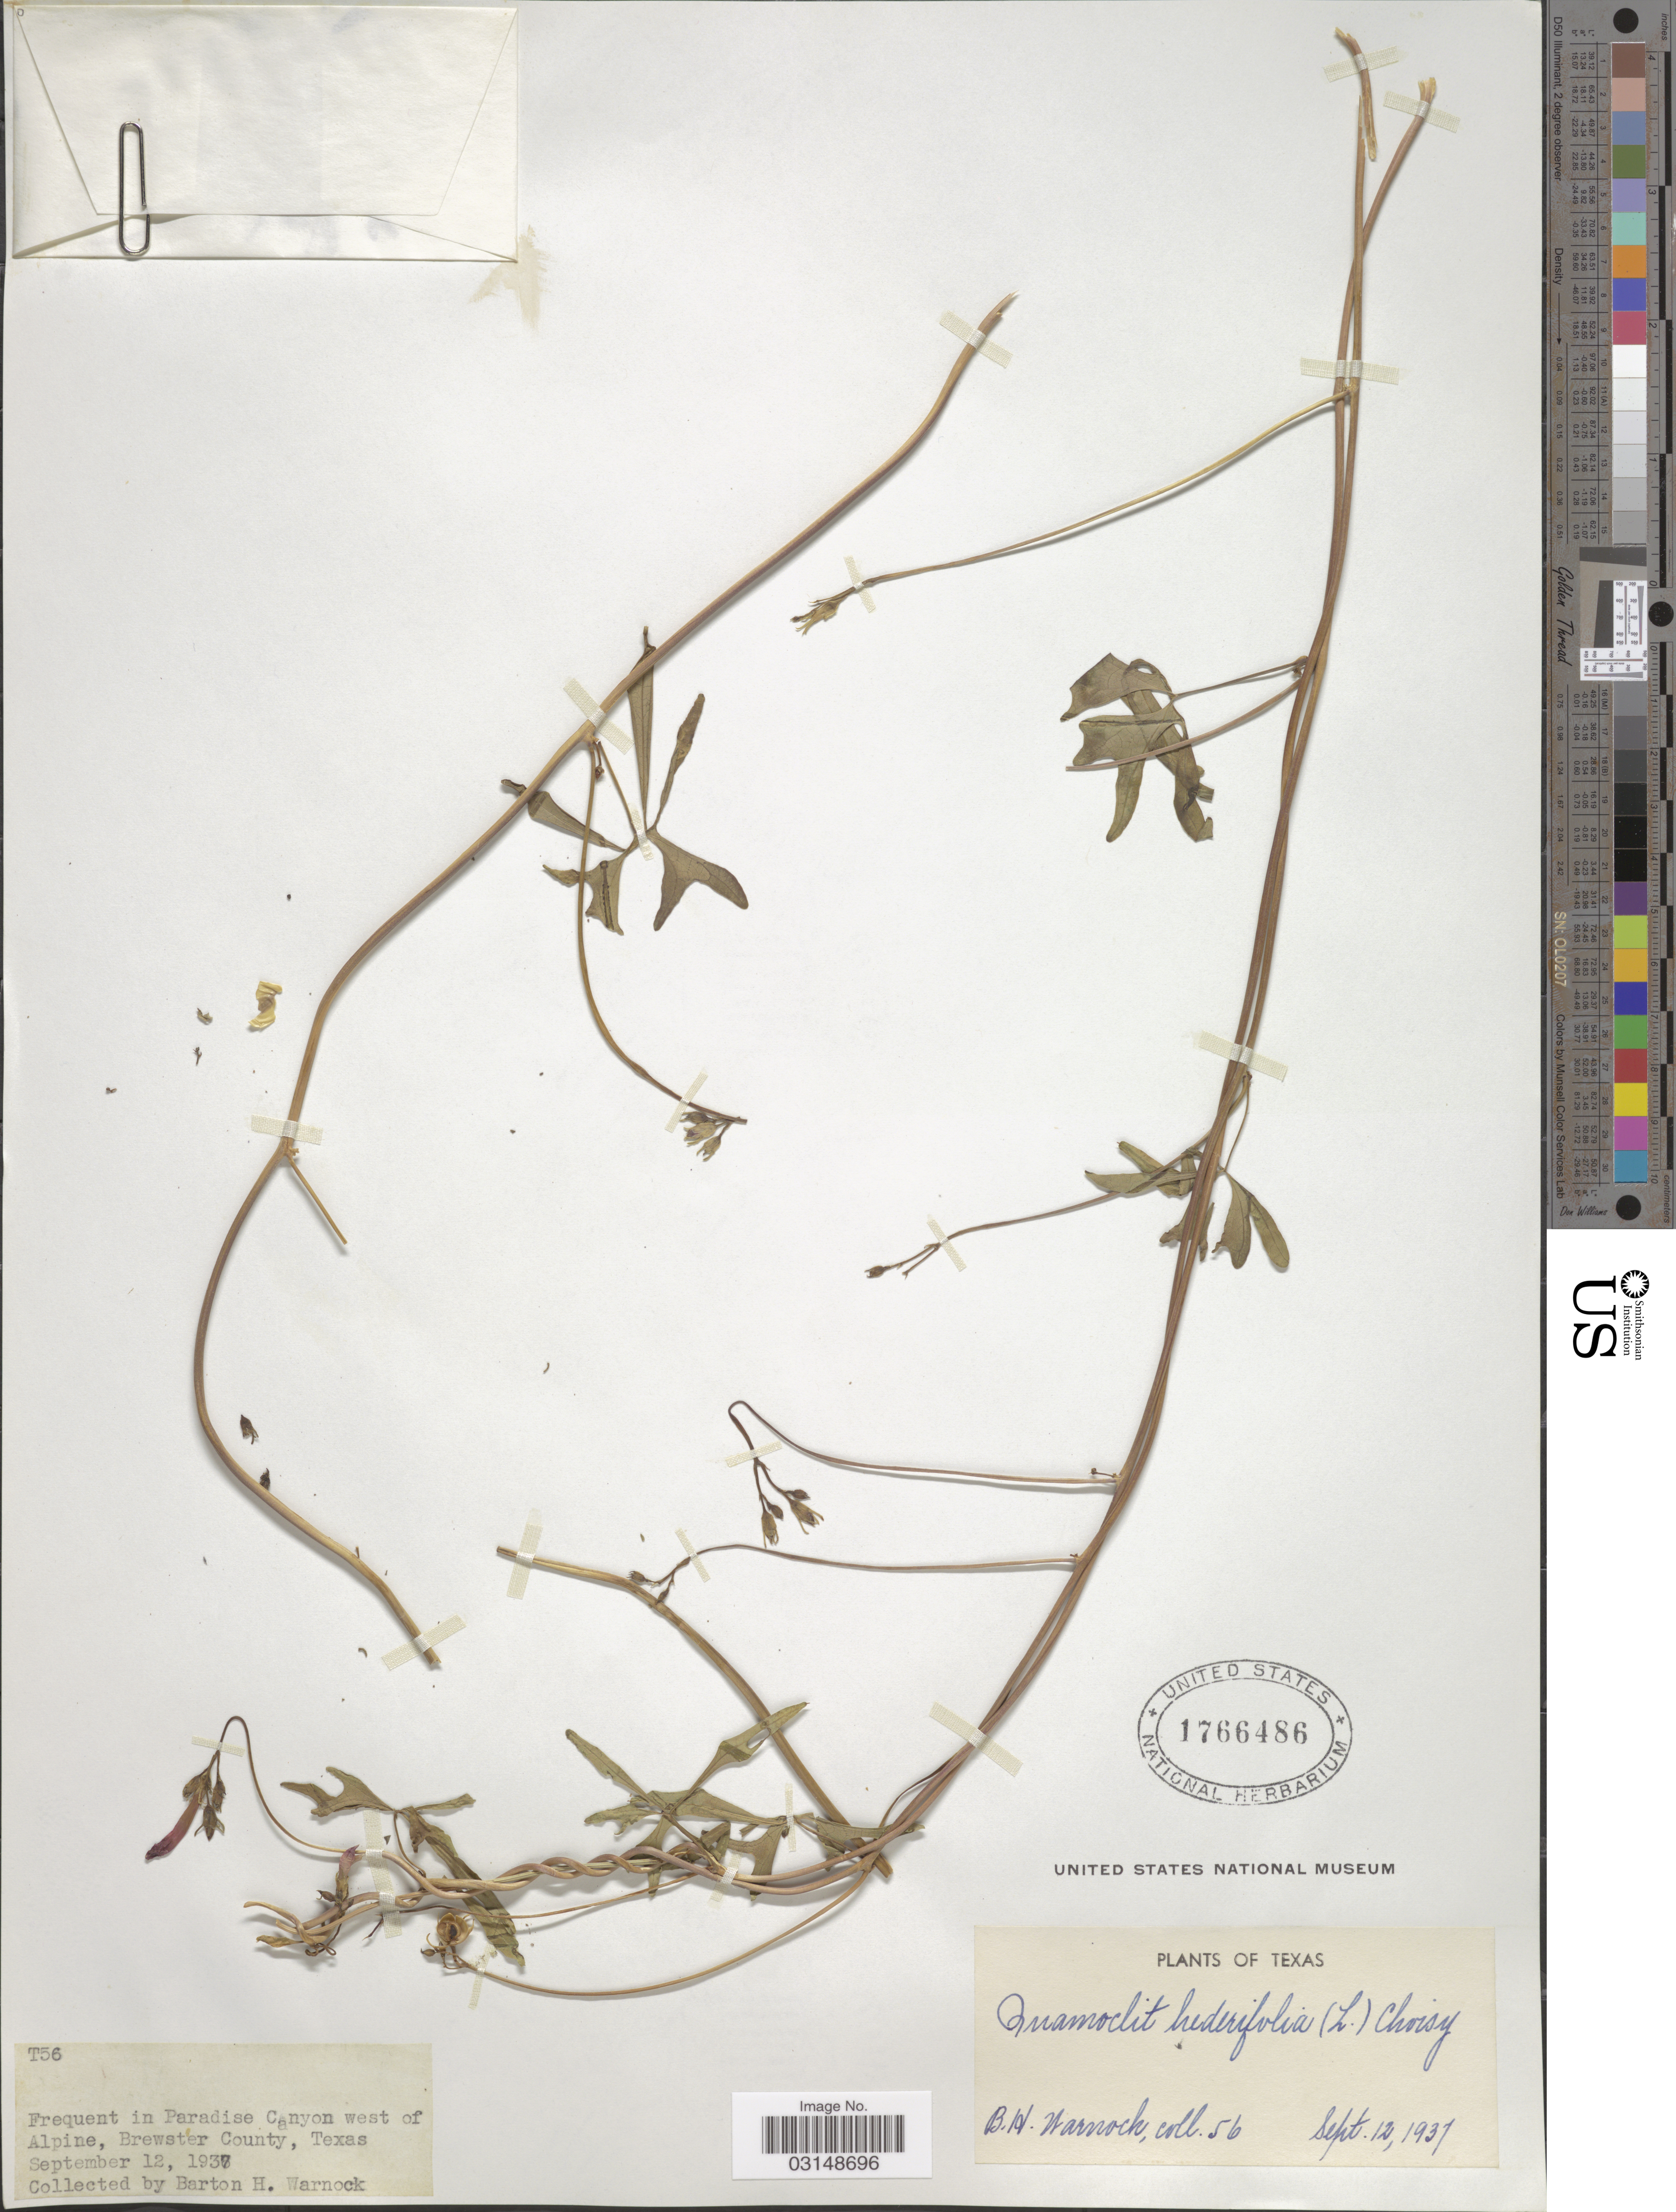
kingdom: Plantae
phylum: Tracheophyta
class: Magnoliopsida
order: Solanales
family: Convolvulaceae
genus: Ipomoea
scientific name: Ipomoea cristulata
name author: Hallier f.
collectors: B. H. Warnock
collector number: T56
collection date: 1937-09-12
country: United States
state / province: Texas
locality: Paradise Canyon west of Alpine, Brewster County.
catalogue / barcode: US 1766486